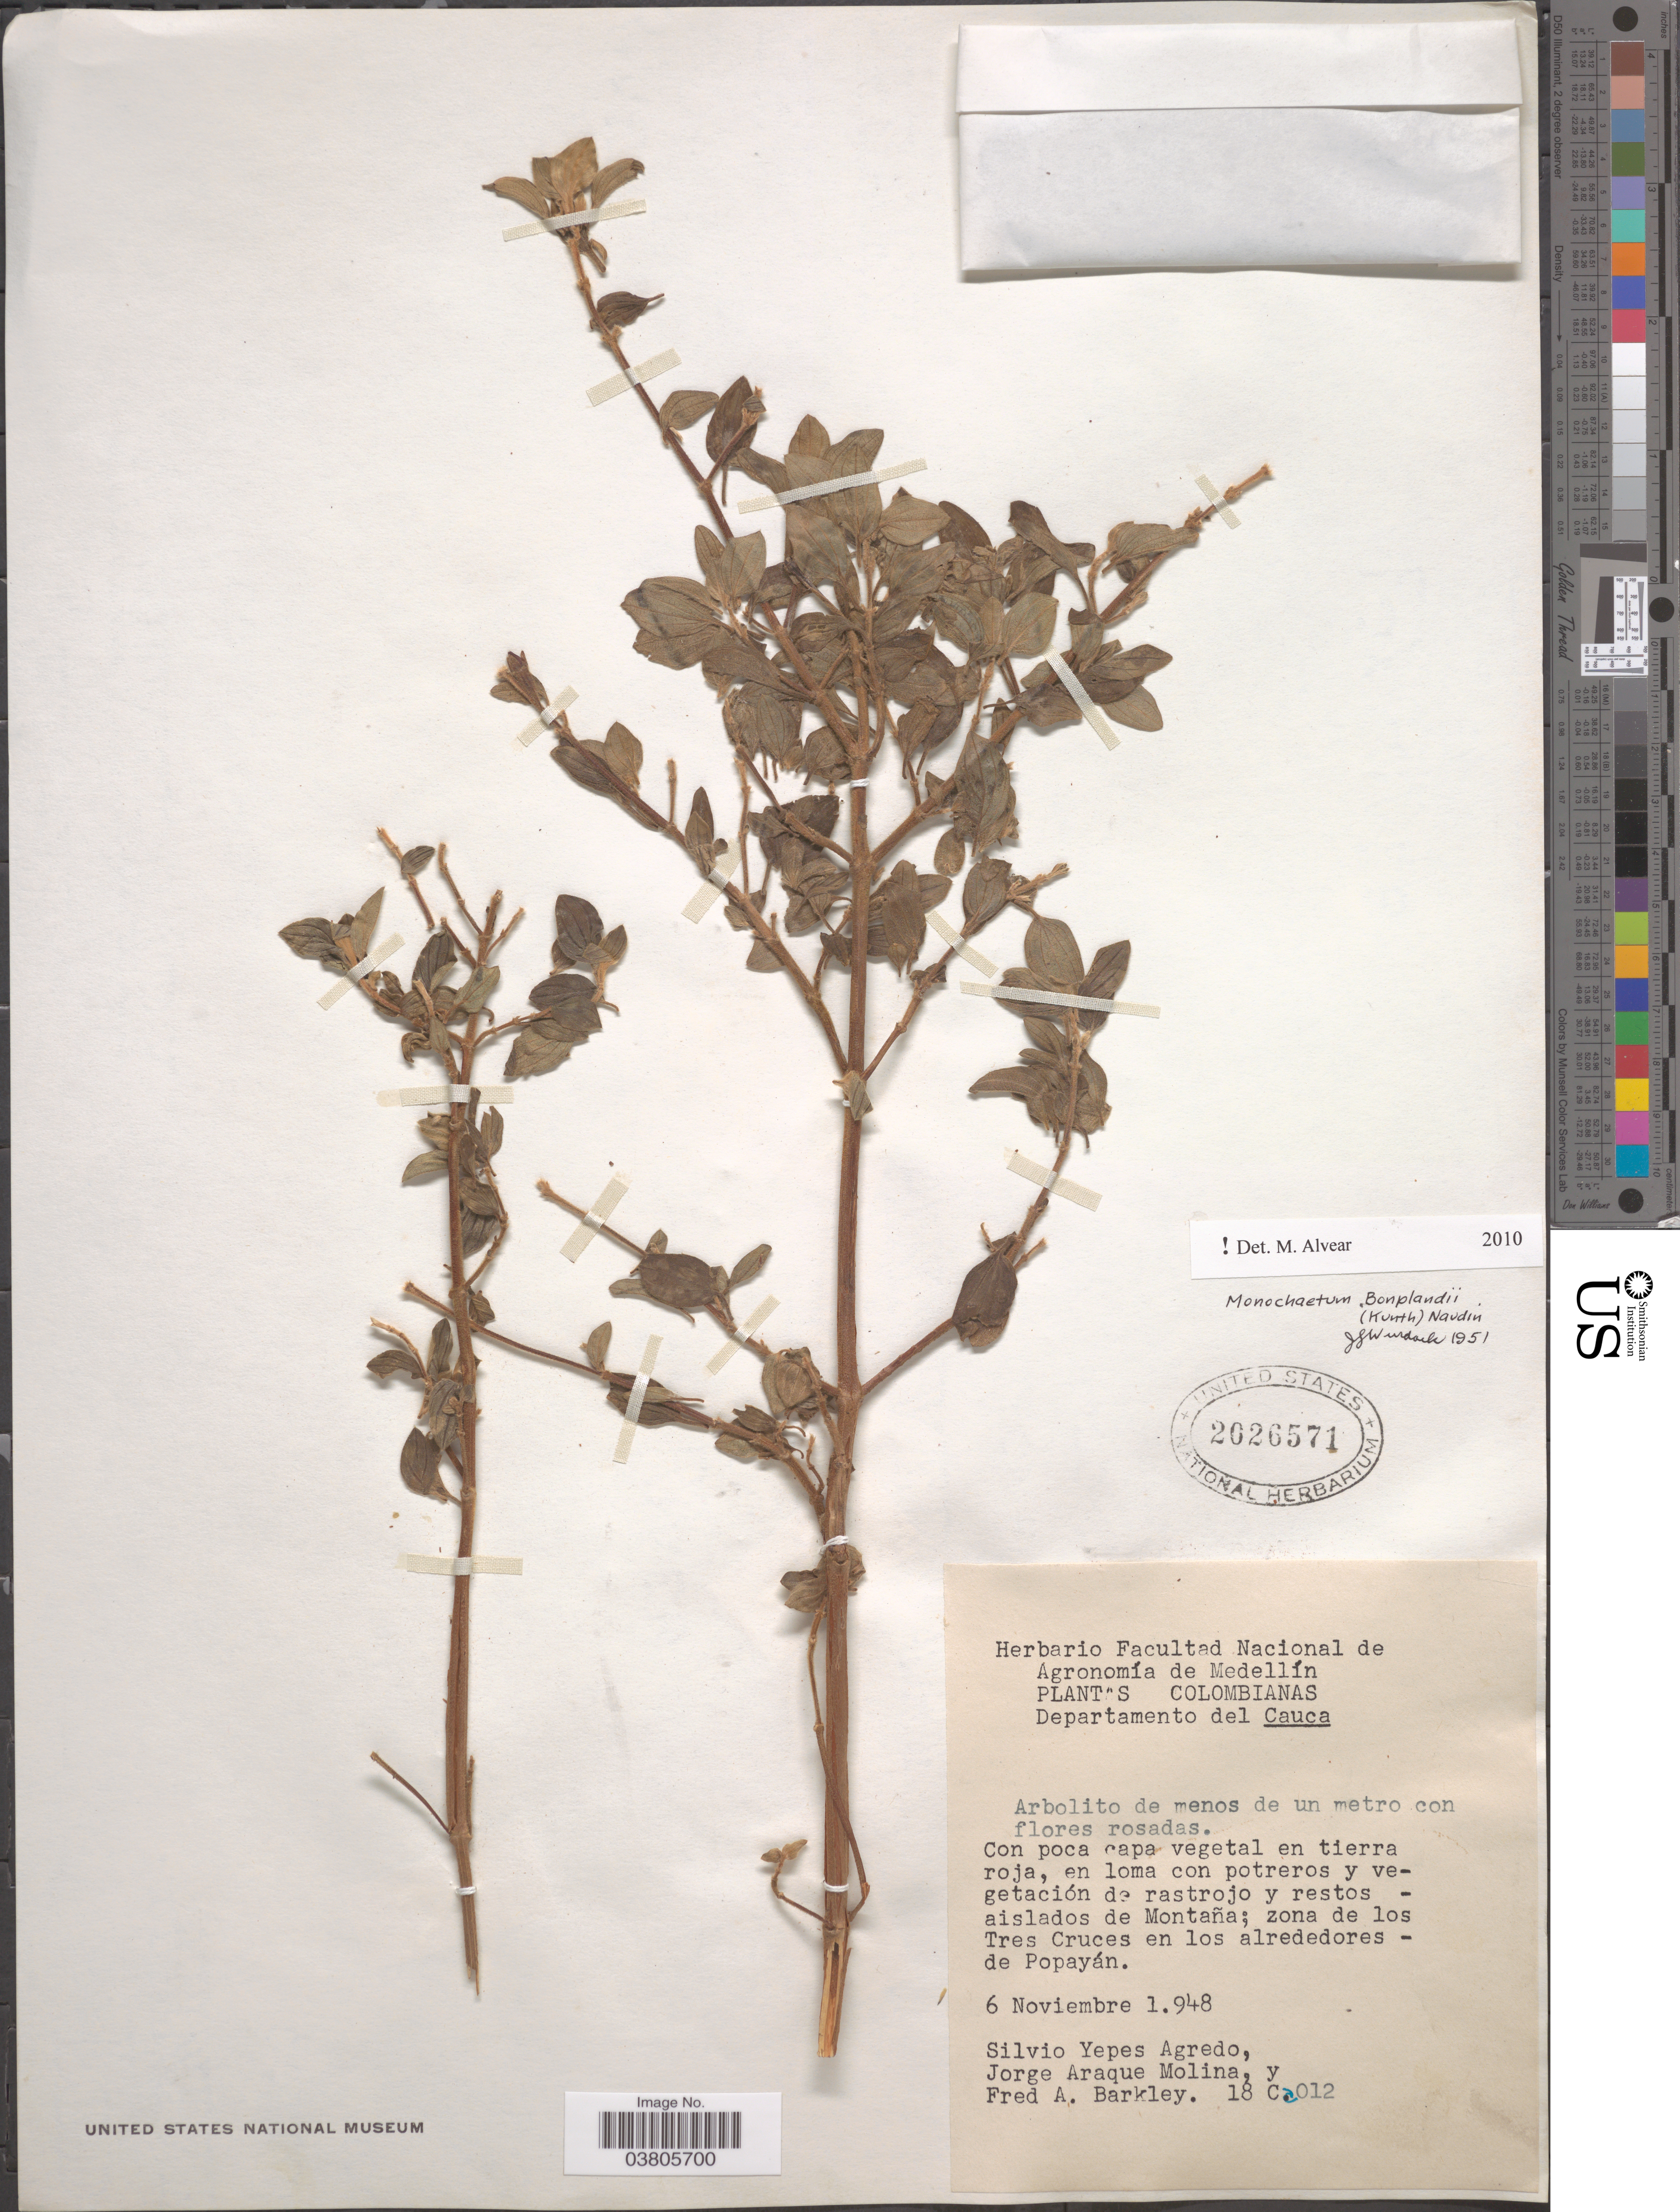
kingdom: Plantae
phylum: Tracheophyta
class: Magnoliopsida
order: Myrtales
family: Melastomataceae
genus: Monochaetum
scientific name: Monochaetum bonplandii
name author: (Kunth) Naudin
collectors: S. Yepes-Agredo, J. A. Molina & F. A. Barkley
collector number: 18C012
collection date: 1948-11-06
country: Colombia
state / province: Cauca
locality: Departamento del Cauca. Tres Cruces en los alrededores- de Popayán.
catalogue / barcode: US 2026571